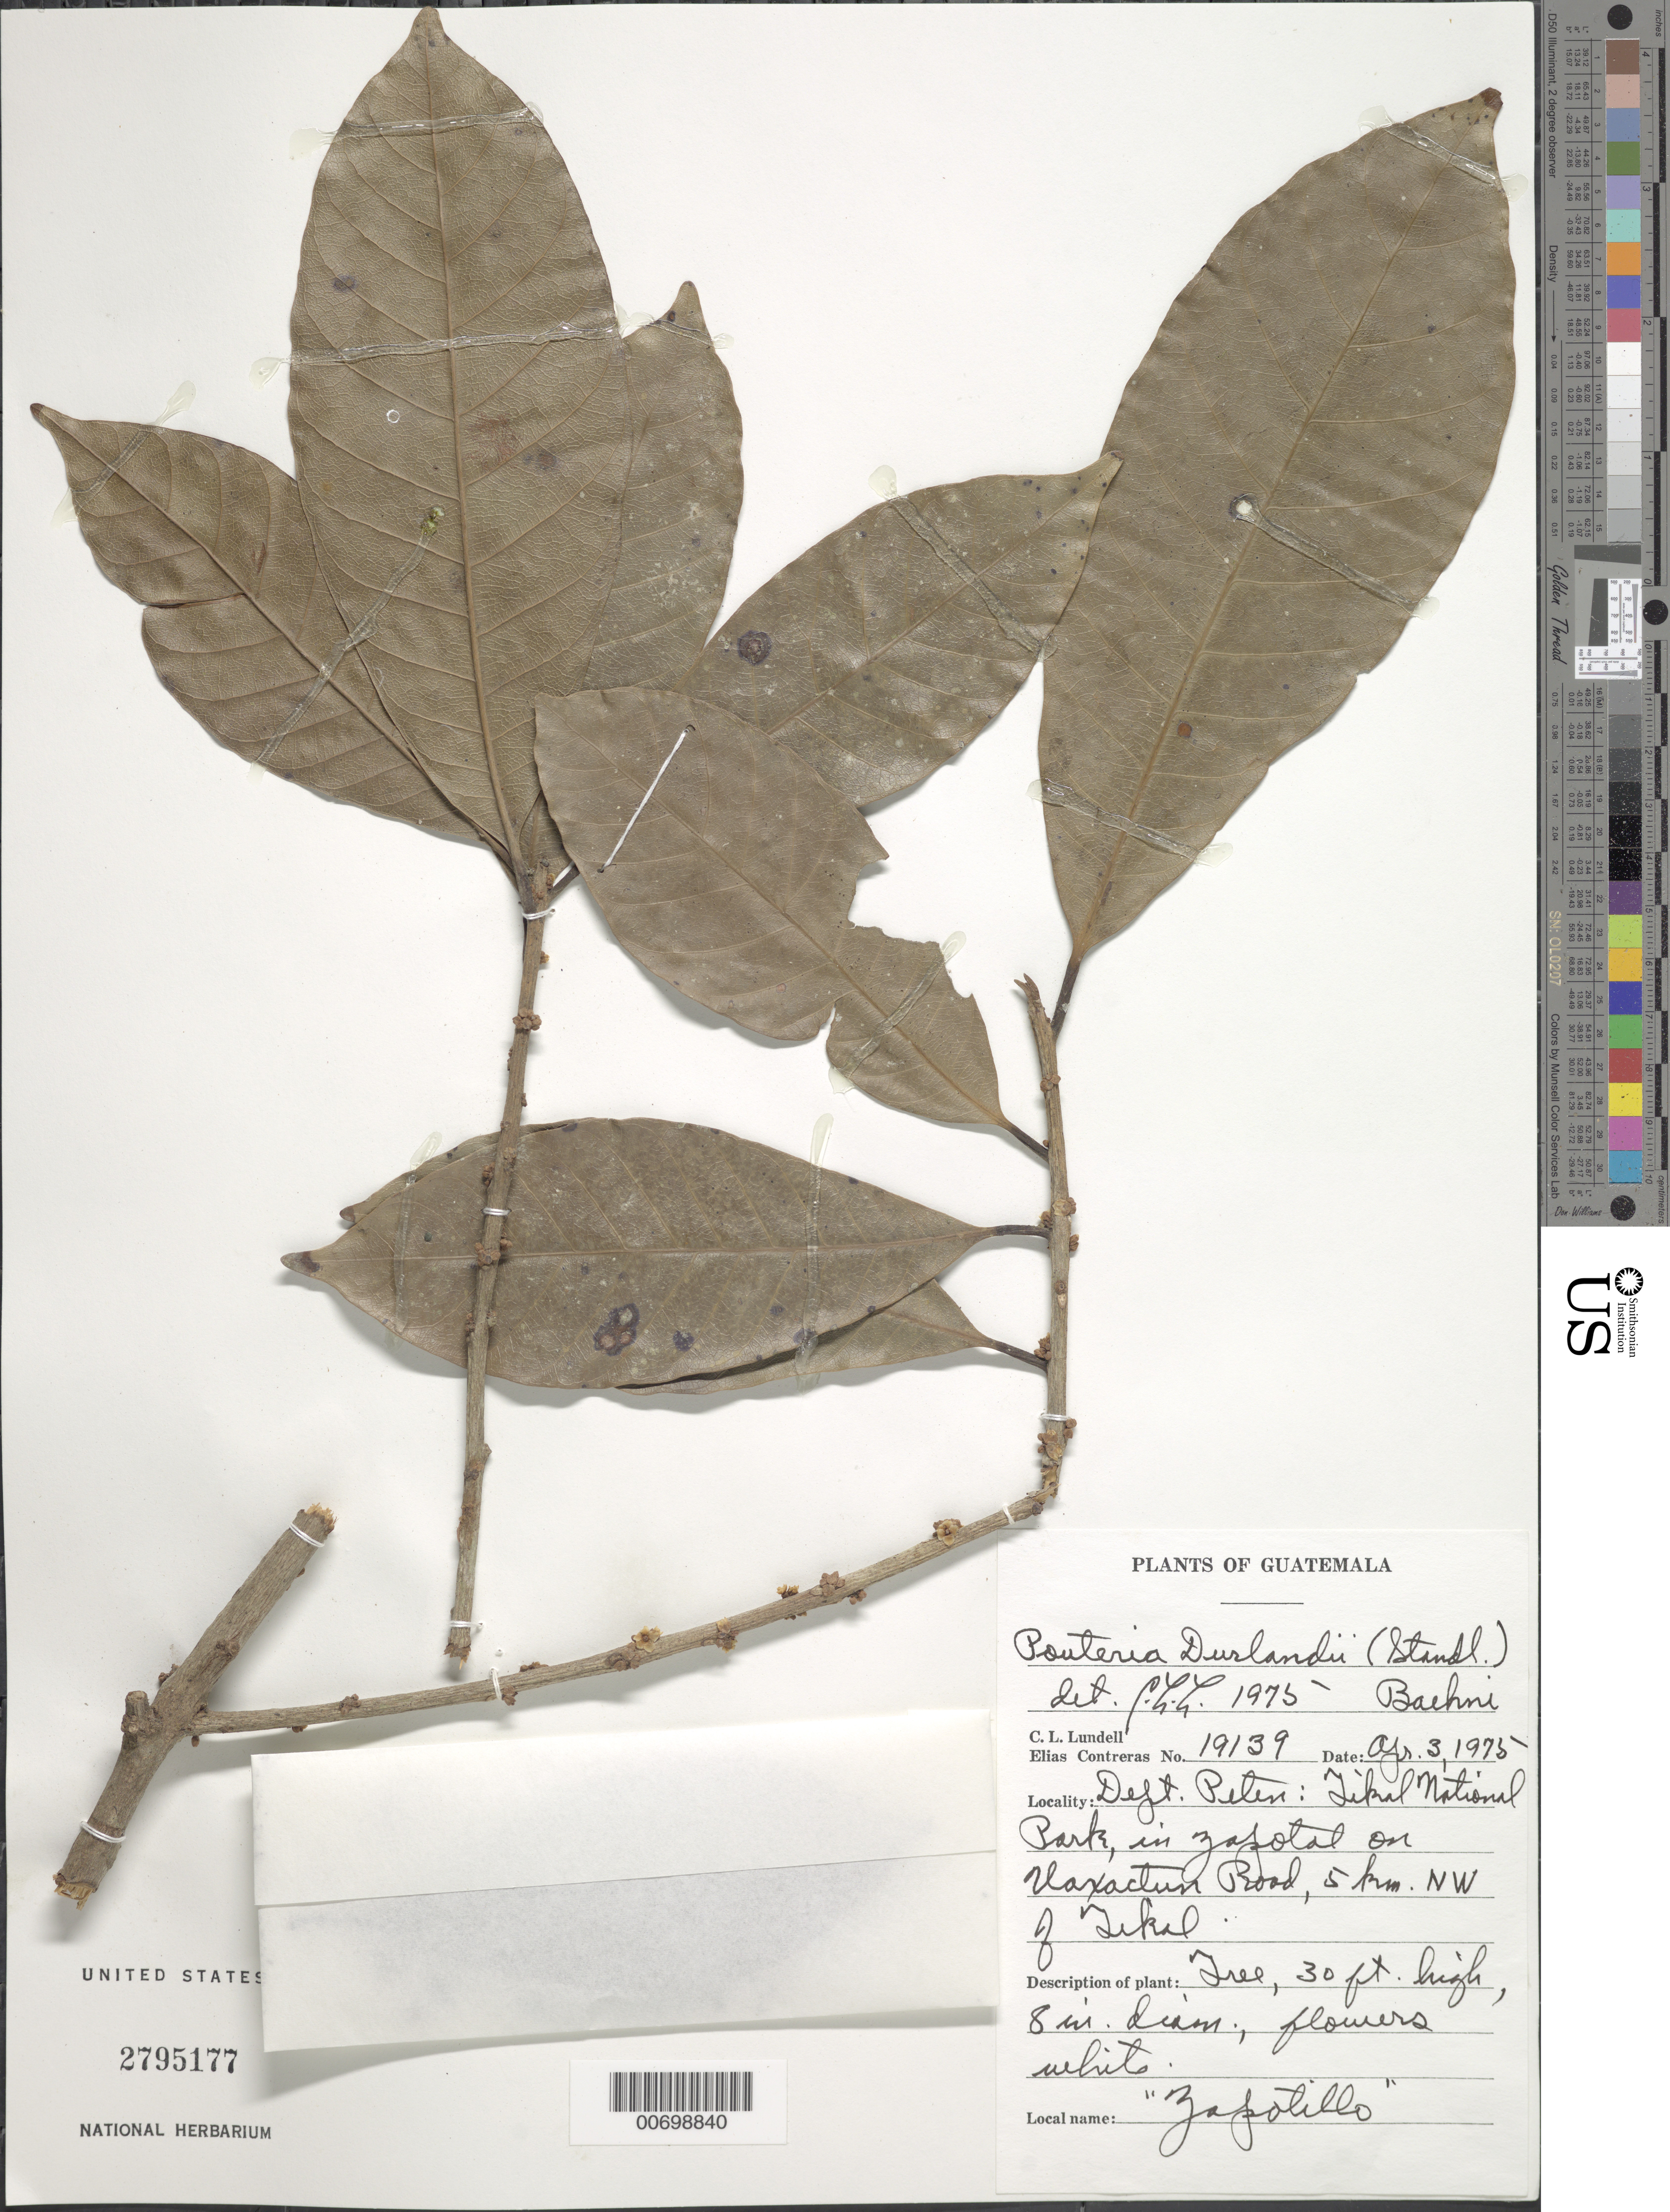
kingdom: Plantae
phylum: Tracheophyta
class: Magnoliopsida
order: Ericales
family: Sapotaceae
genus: Pouteria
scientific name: Pouteria durlandii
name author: (Standl.) Baehni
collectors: C. L. Lundell & E. Contreras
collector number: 19131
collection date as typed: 04 Mar 1975 or 03 May 1975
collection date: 1975-03-04 or 1975-05-03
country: Guatemala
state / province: El Petén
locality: Tikal National Park, Uaxactun Road, 5 km NW of Tikal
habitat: In zapotal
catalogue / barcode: US 2795177